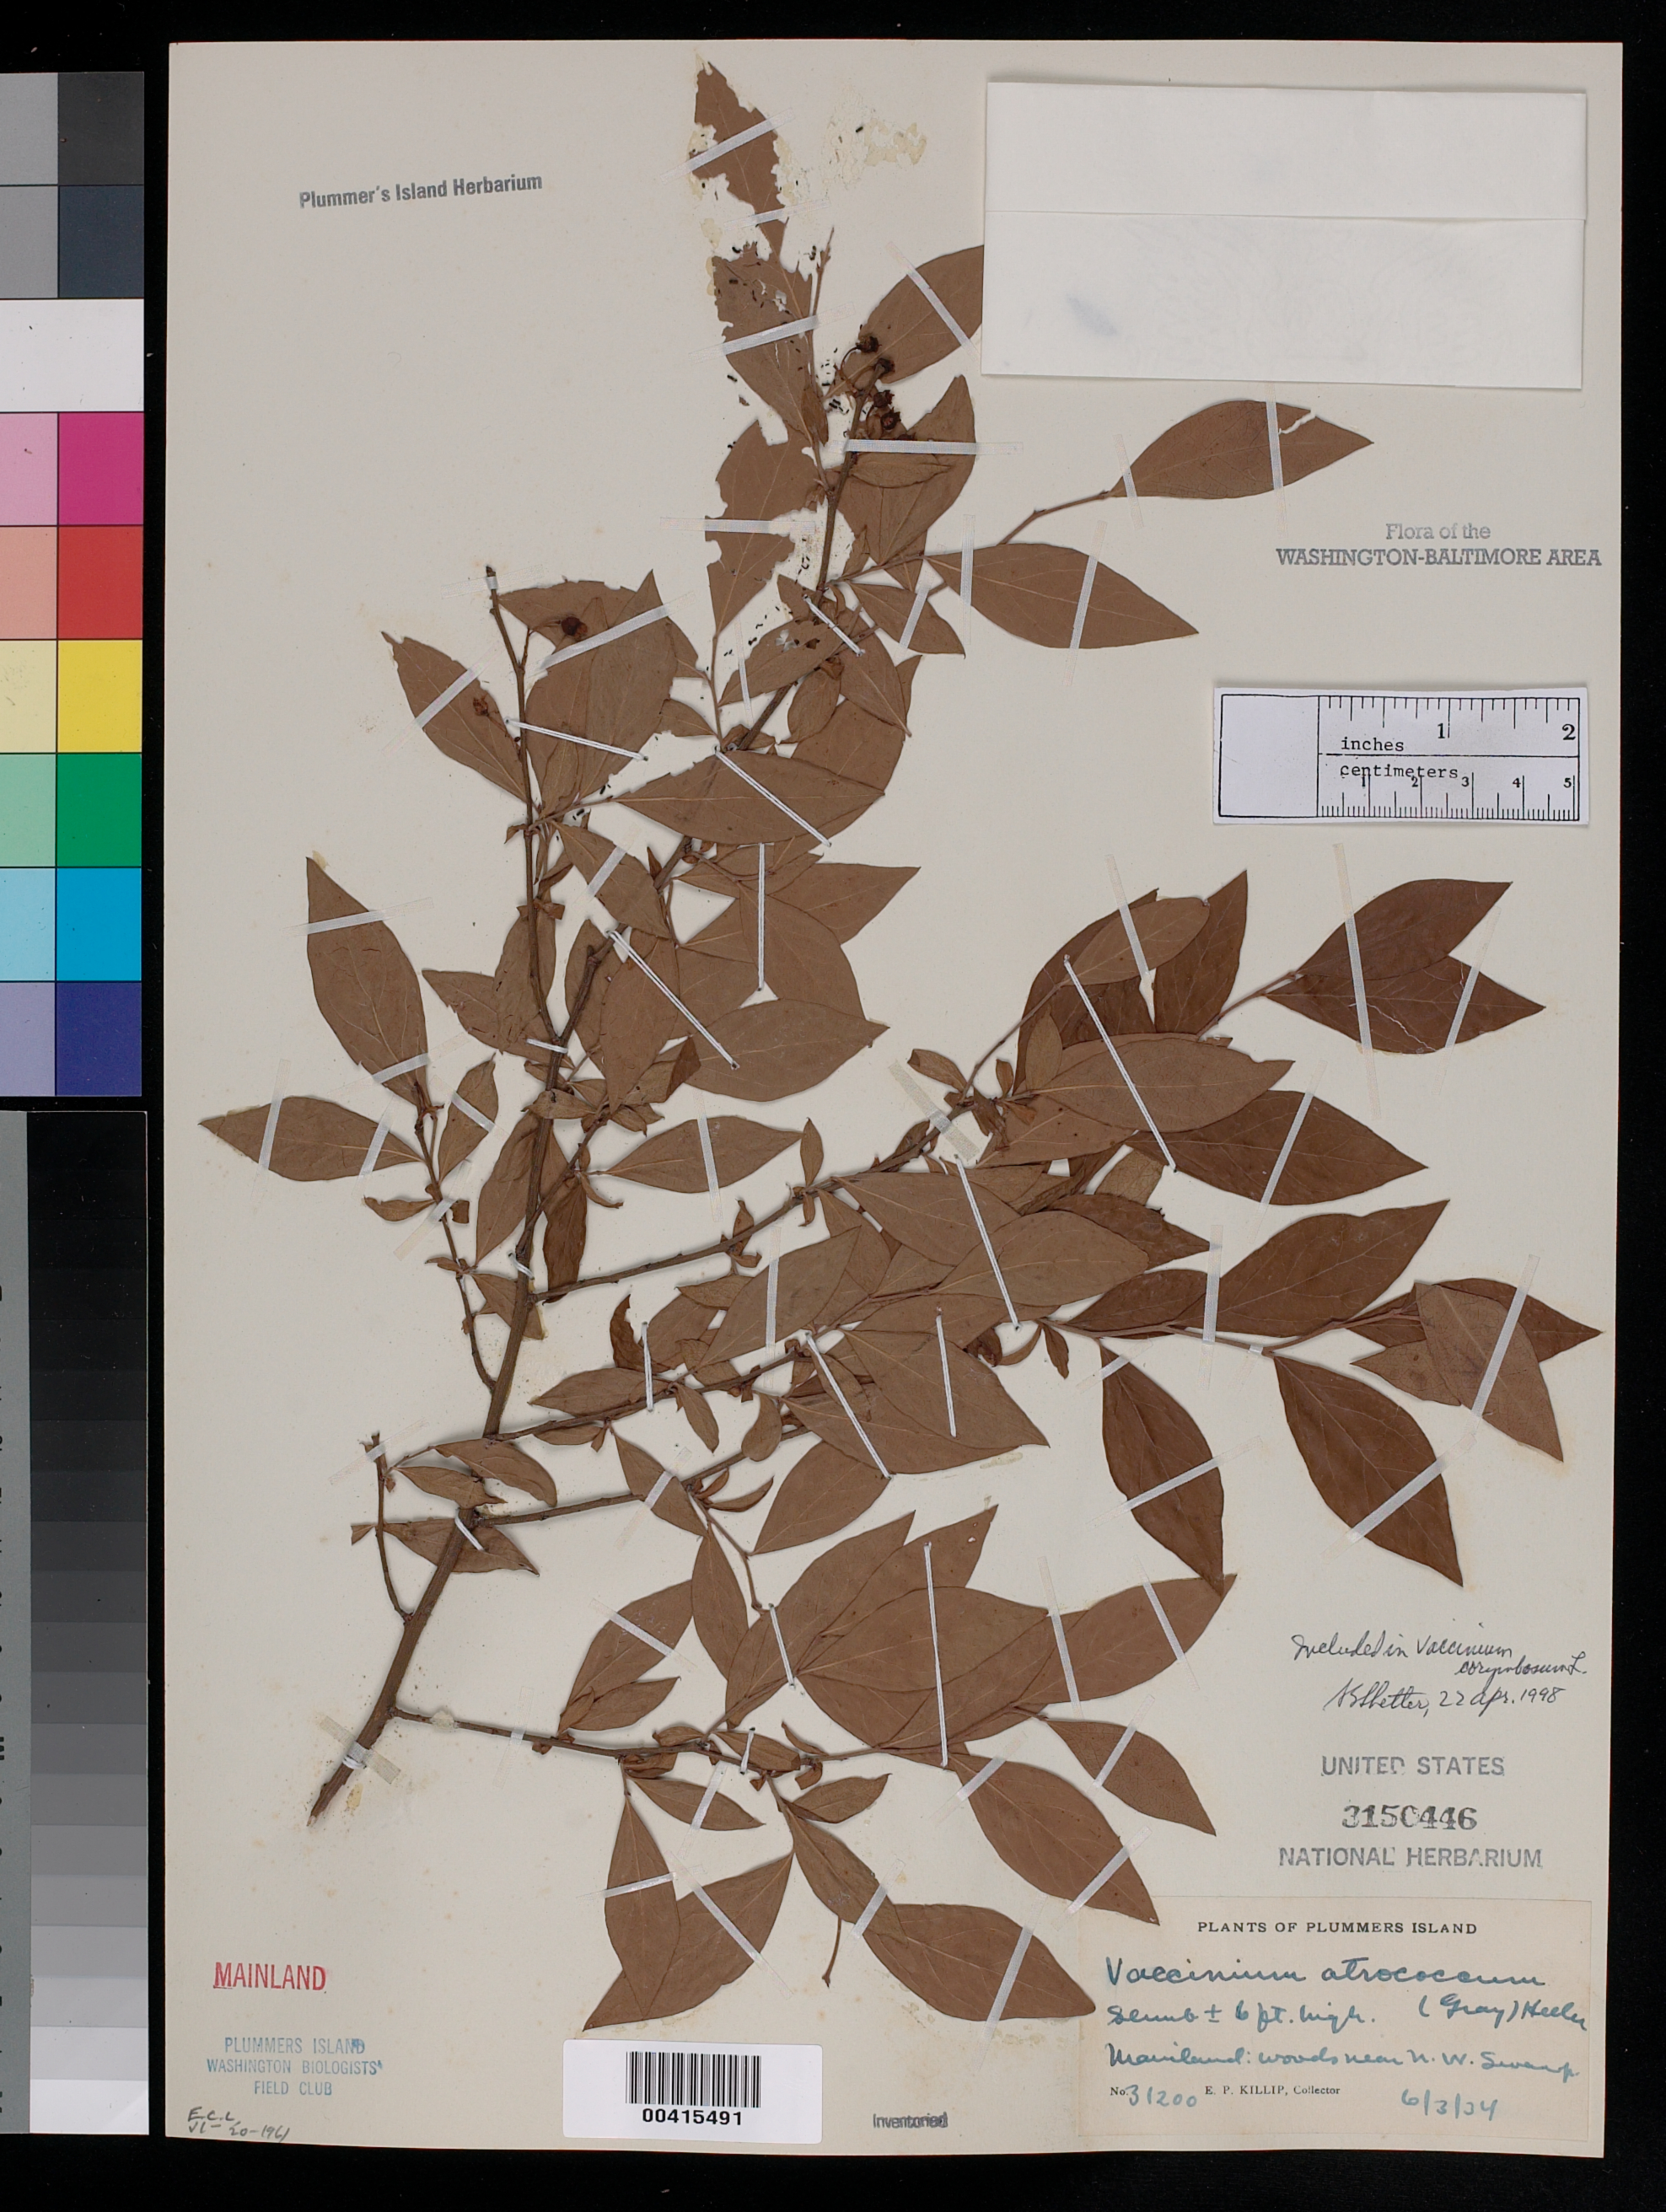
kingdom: Plantae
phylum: Tracheophyta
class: Magnoliopsida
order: Ericales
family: Ericaceae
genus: Vaccinium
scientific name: Vaccinium corymbosum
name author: L.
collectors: E. P. Killip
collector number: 31200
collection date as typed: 03 Jun 1934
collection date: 1934-06-03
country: United States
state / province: Maryland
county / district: Montgomery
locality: Plummer's Island; Mainland, near Northwest Swamp C. & O. Canal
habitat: Woods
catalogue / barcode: US 3150446